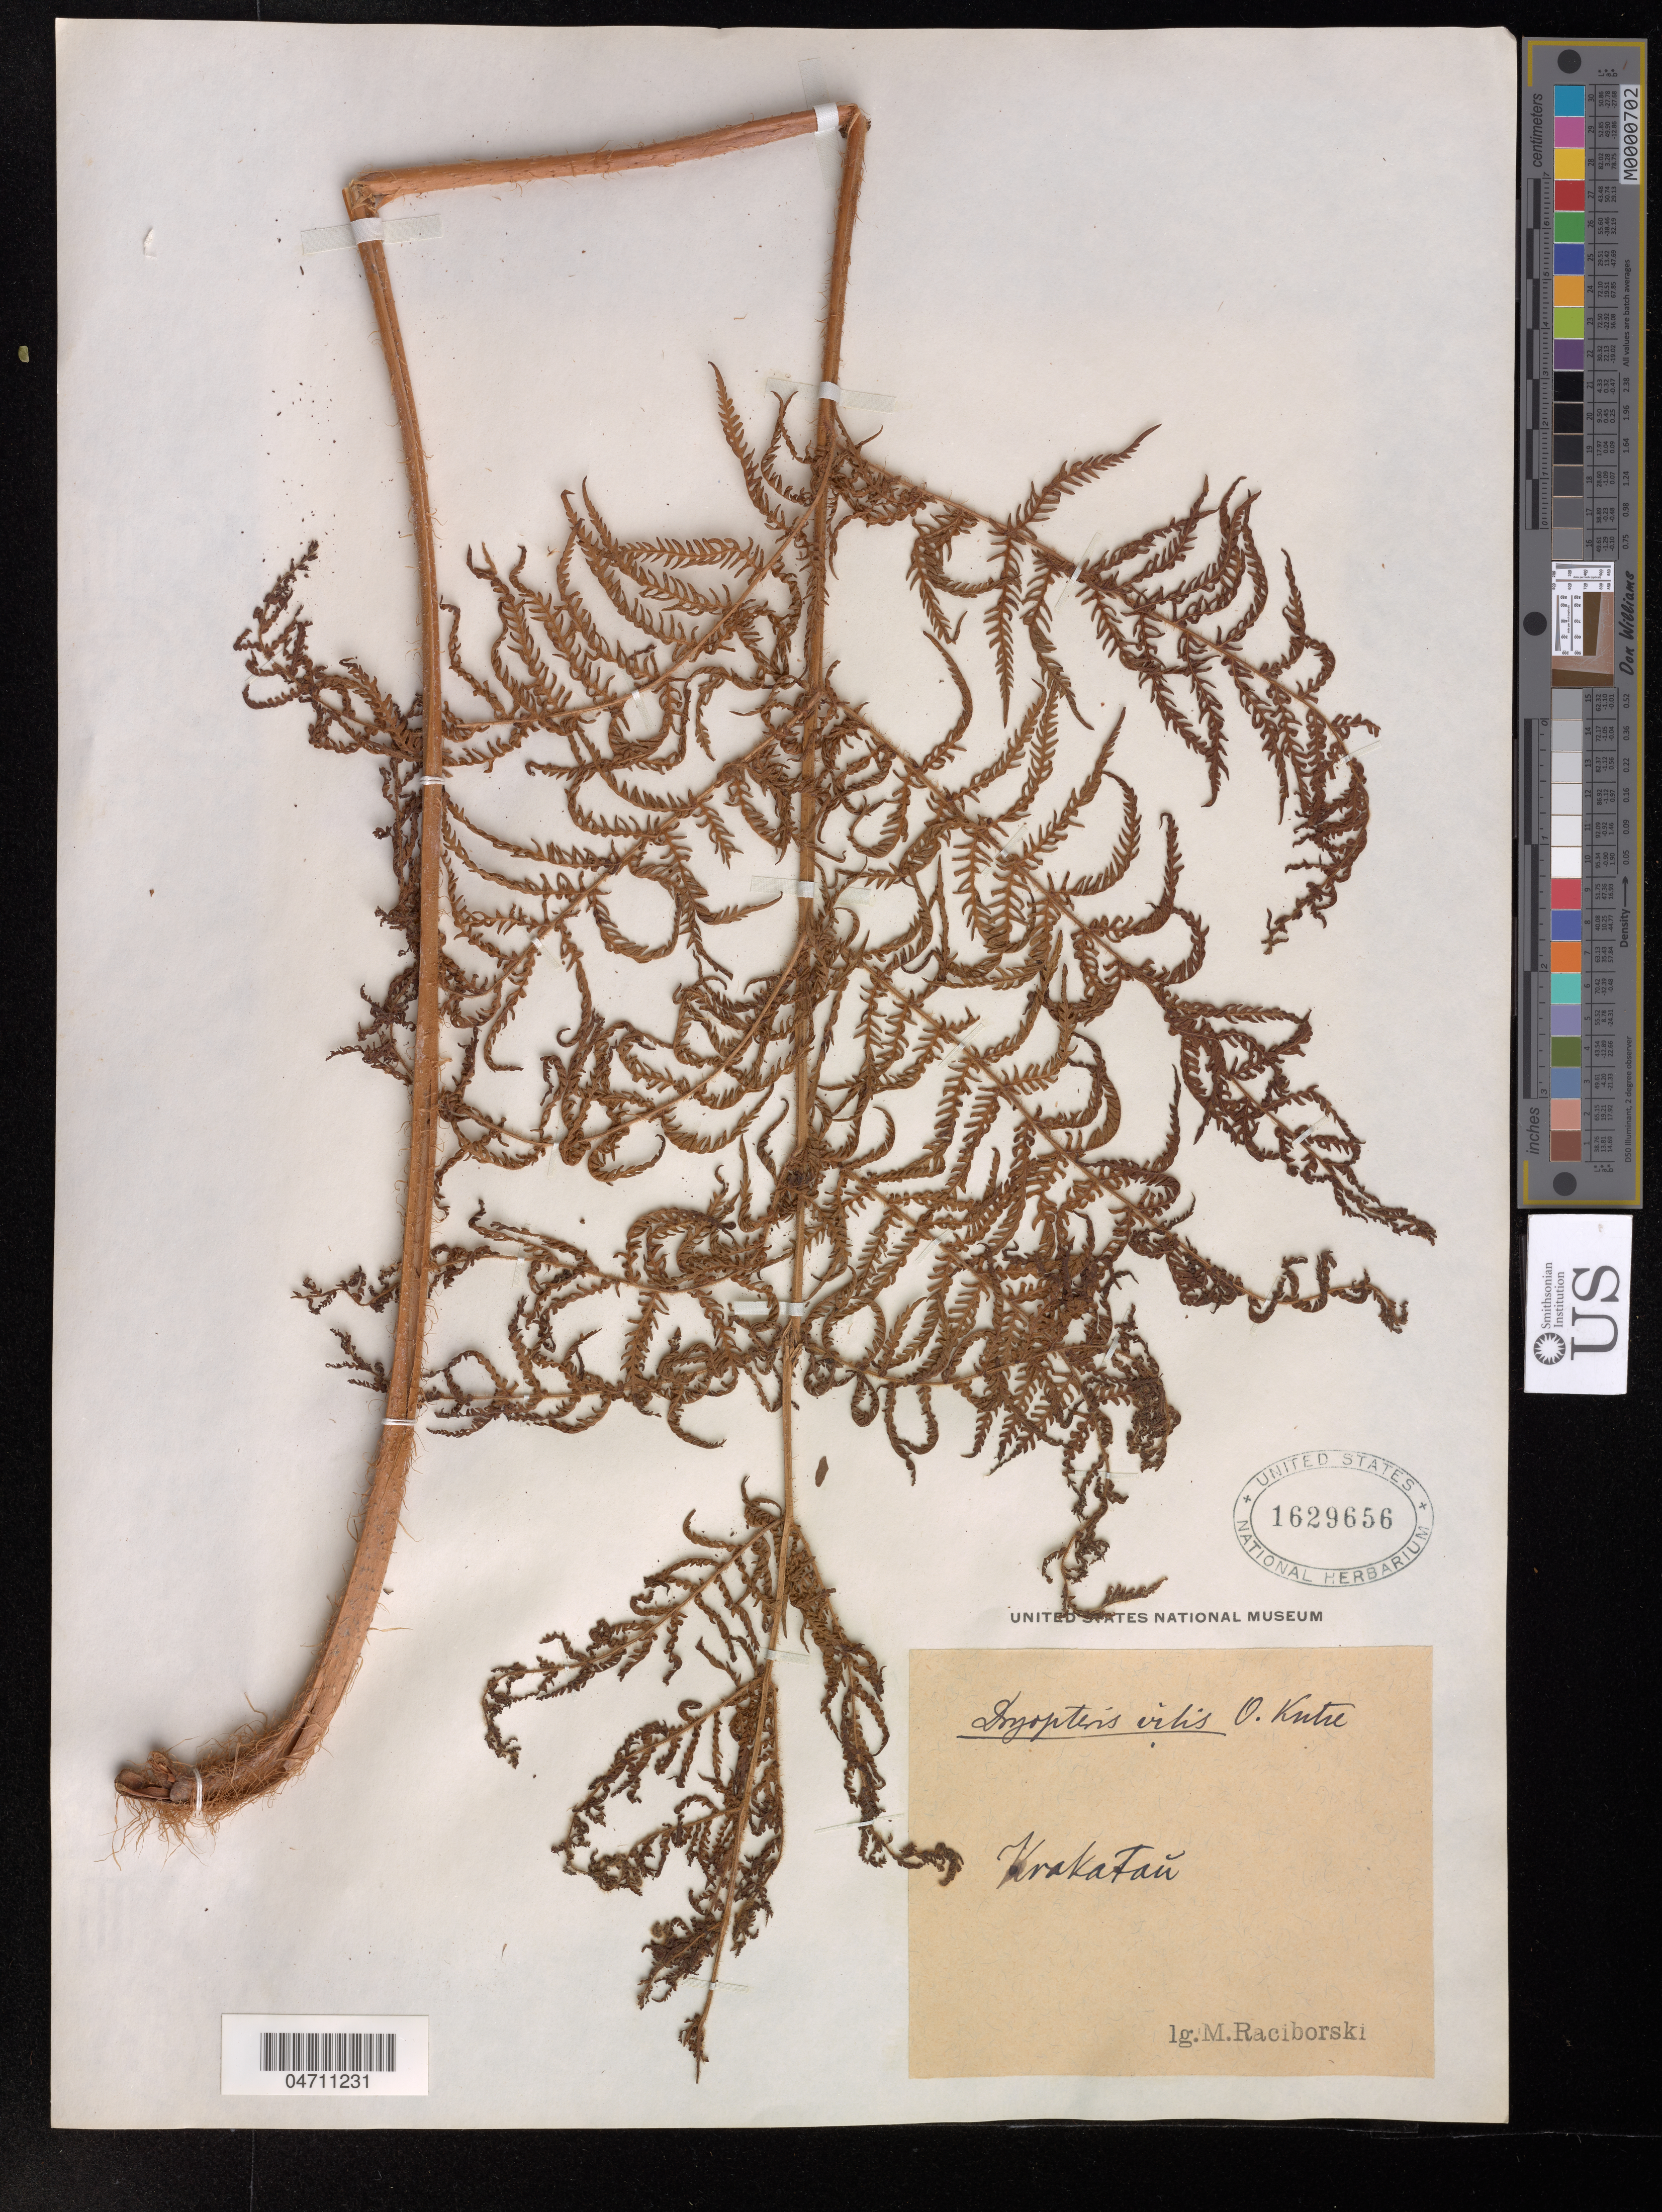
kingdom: Plantae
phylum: Tracheophyta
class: Polypodiopsida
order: Polypodiales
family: Dryopteridaceae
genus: Dryopteris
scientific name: Dryopteris vilis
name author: (Kunze) Ching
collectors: M. Raciborski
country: Indonesia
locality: Krakataú.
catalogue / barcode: US 1629656